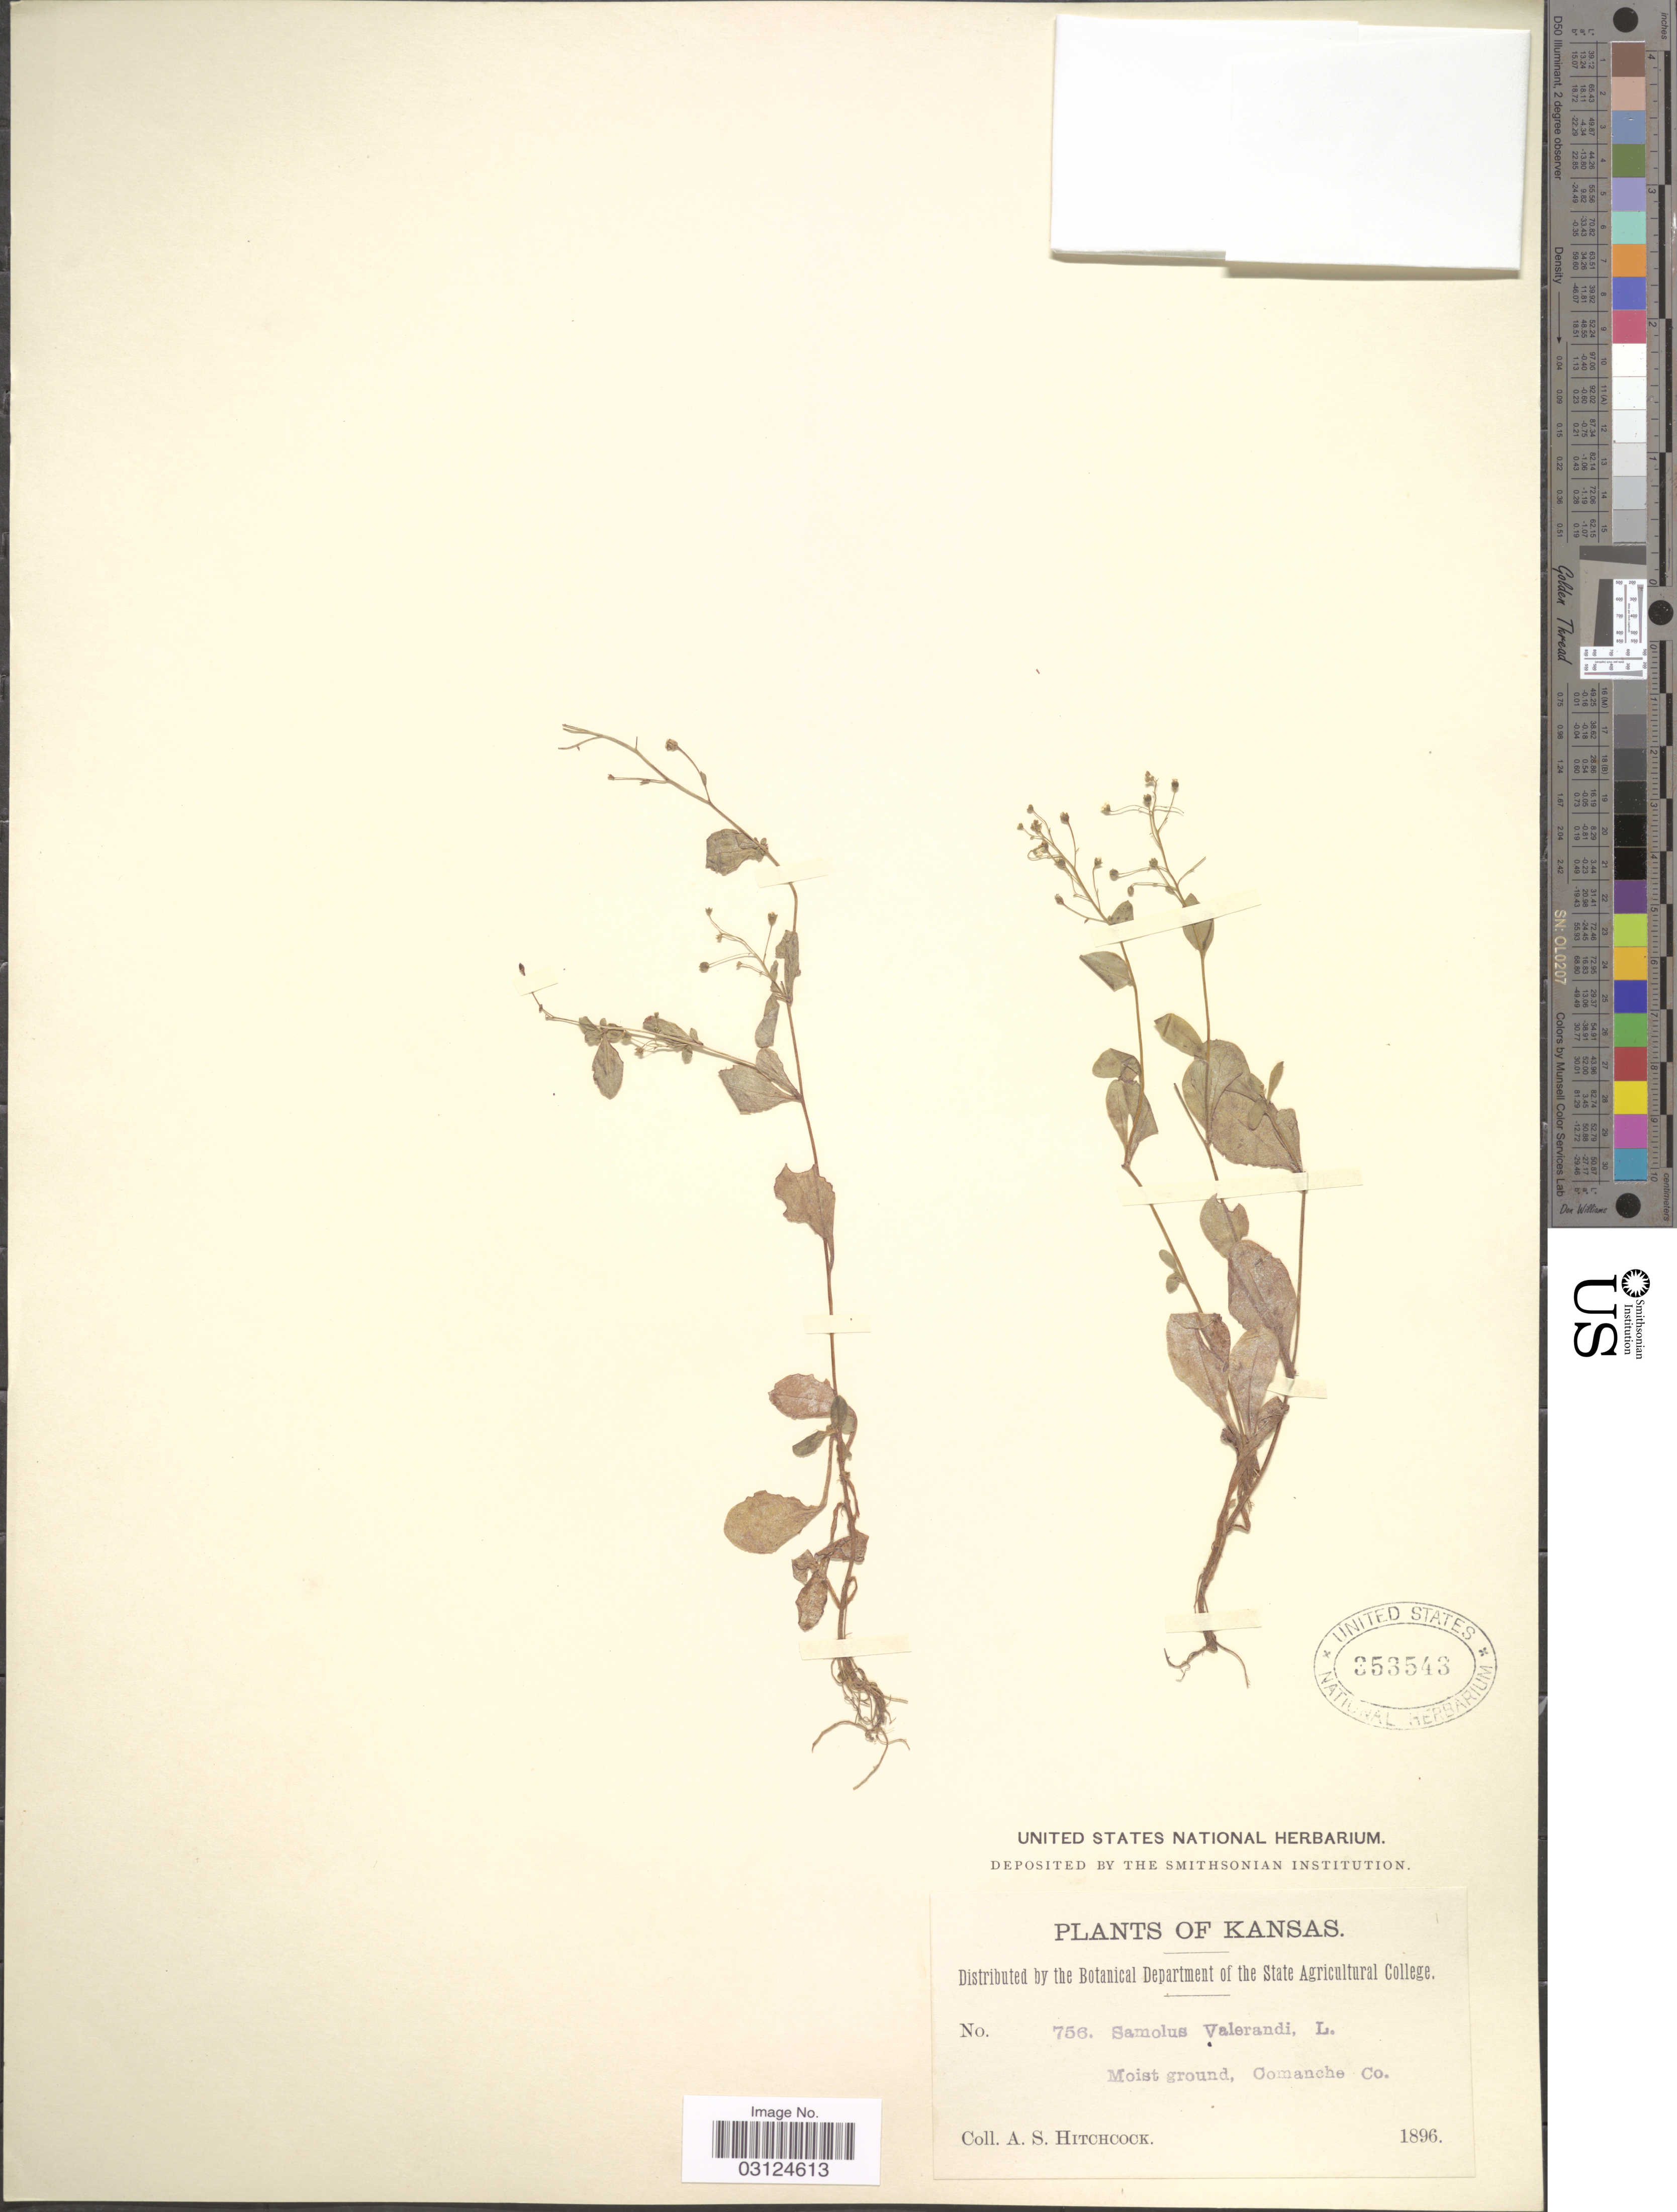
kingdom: Plantae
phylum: Tracheophyta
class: Magnoliopsida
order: Ericales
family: Primulaceae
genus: Samolus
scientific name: Samolus parviflorus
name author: Raf.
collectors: A. S. Hitchcock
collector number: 756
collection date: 1896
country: United States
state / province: Kansas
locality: Moist ground, Comanche Co.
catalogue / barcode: US 353543